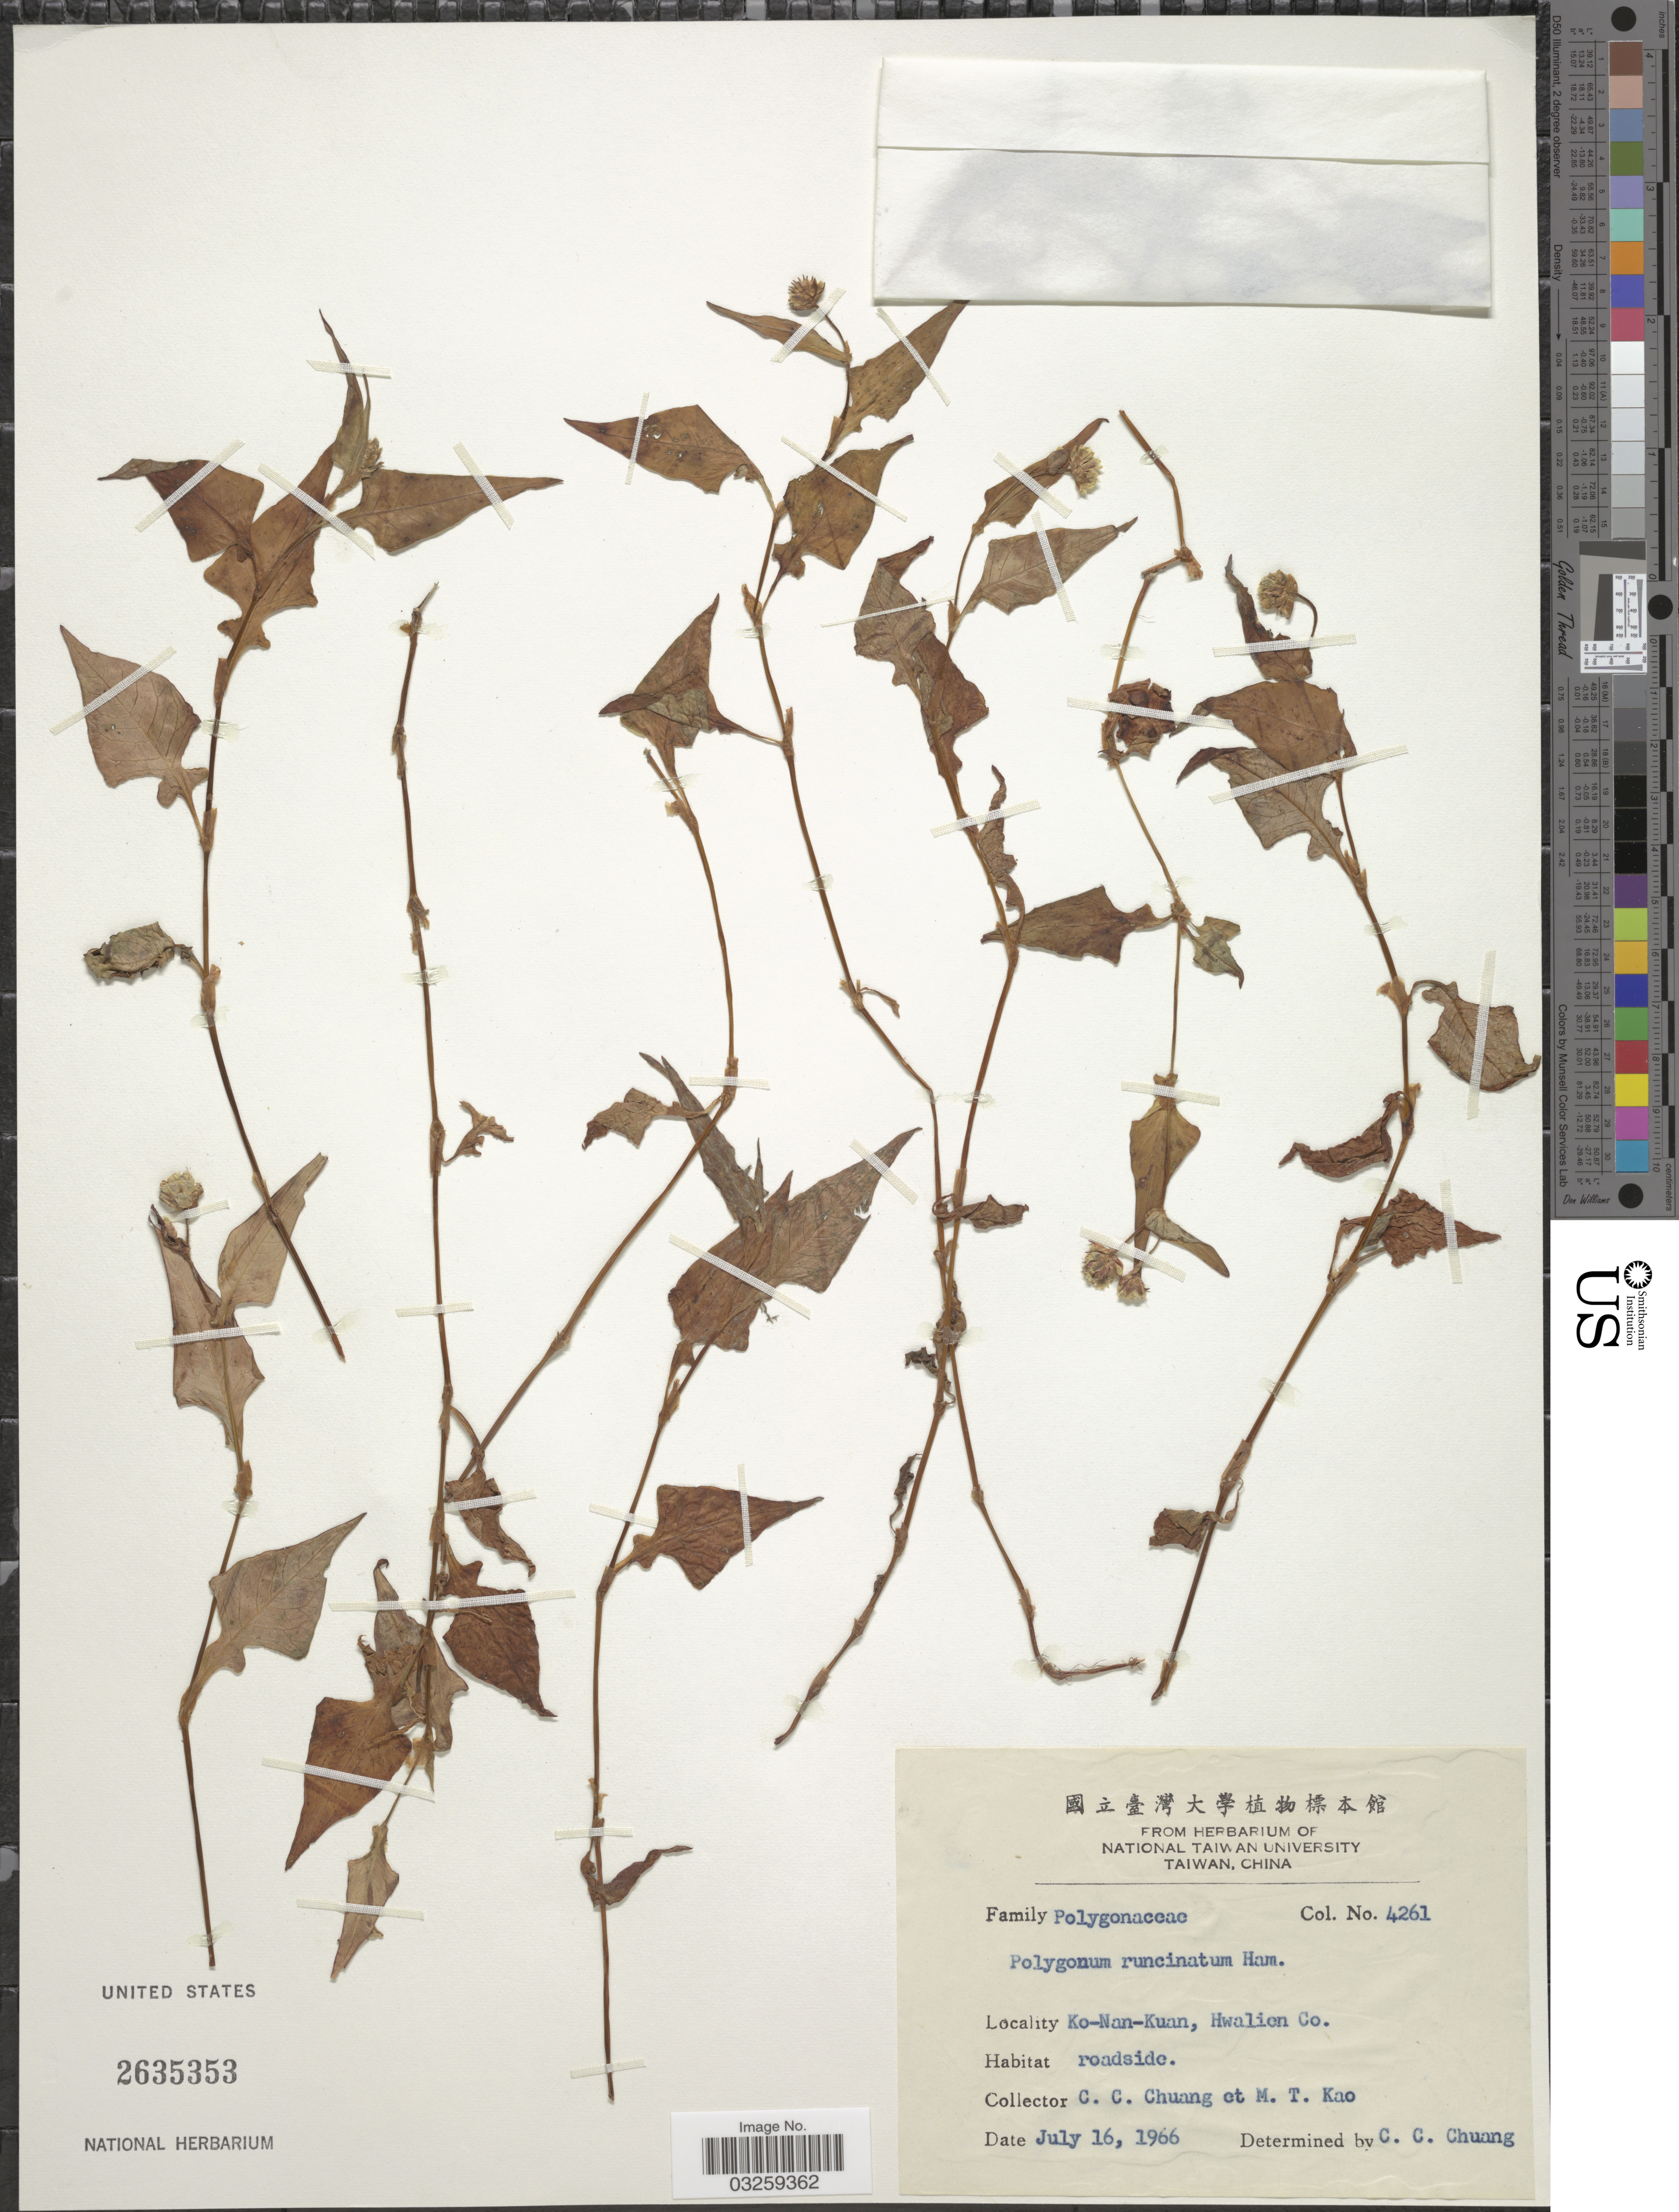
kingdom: Plantae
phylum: Tracheophyta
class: Magnoliopsida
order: Caryophyllales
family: Polygonaceae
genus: Polygonum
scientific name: Polygonum runcinatum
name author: Buch.-Ham. ex D. Don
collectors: C. C. Chuang & M. T. Kao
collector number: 4261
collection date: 1966-07-16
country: Taiwan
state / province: Hualien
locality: Ko-Nan-Kuan, Hwalien Co.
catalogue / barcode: US 2635353